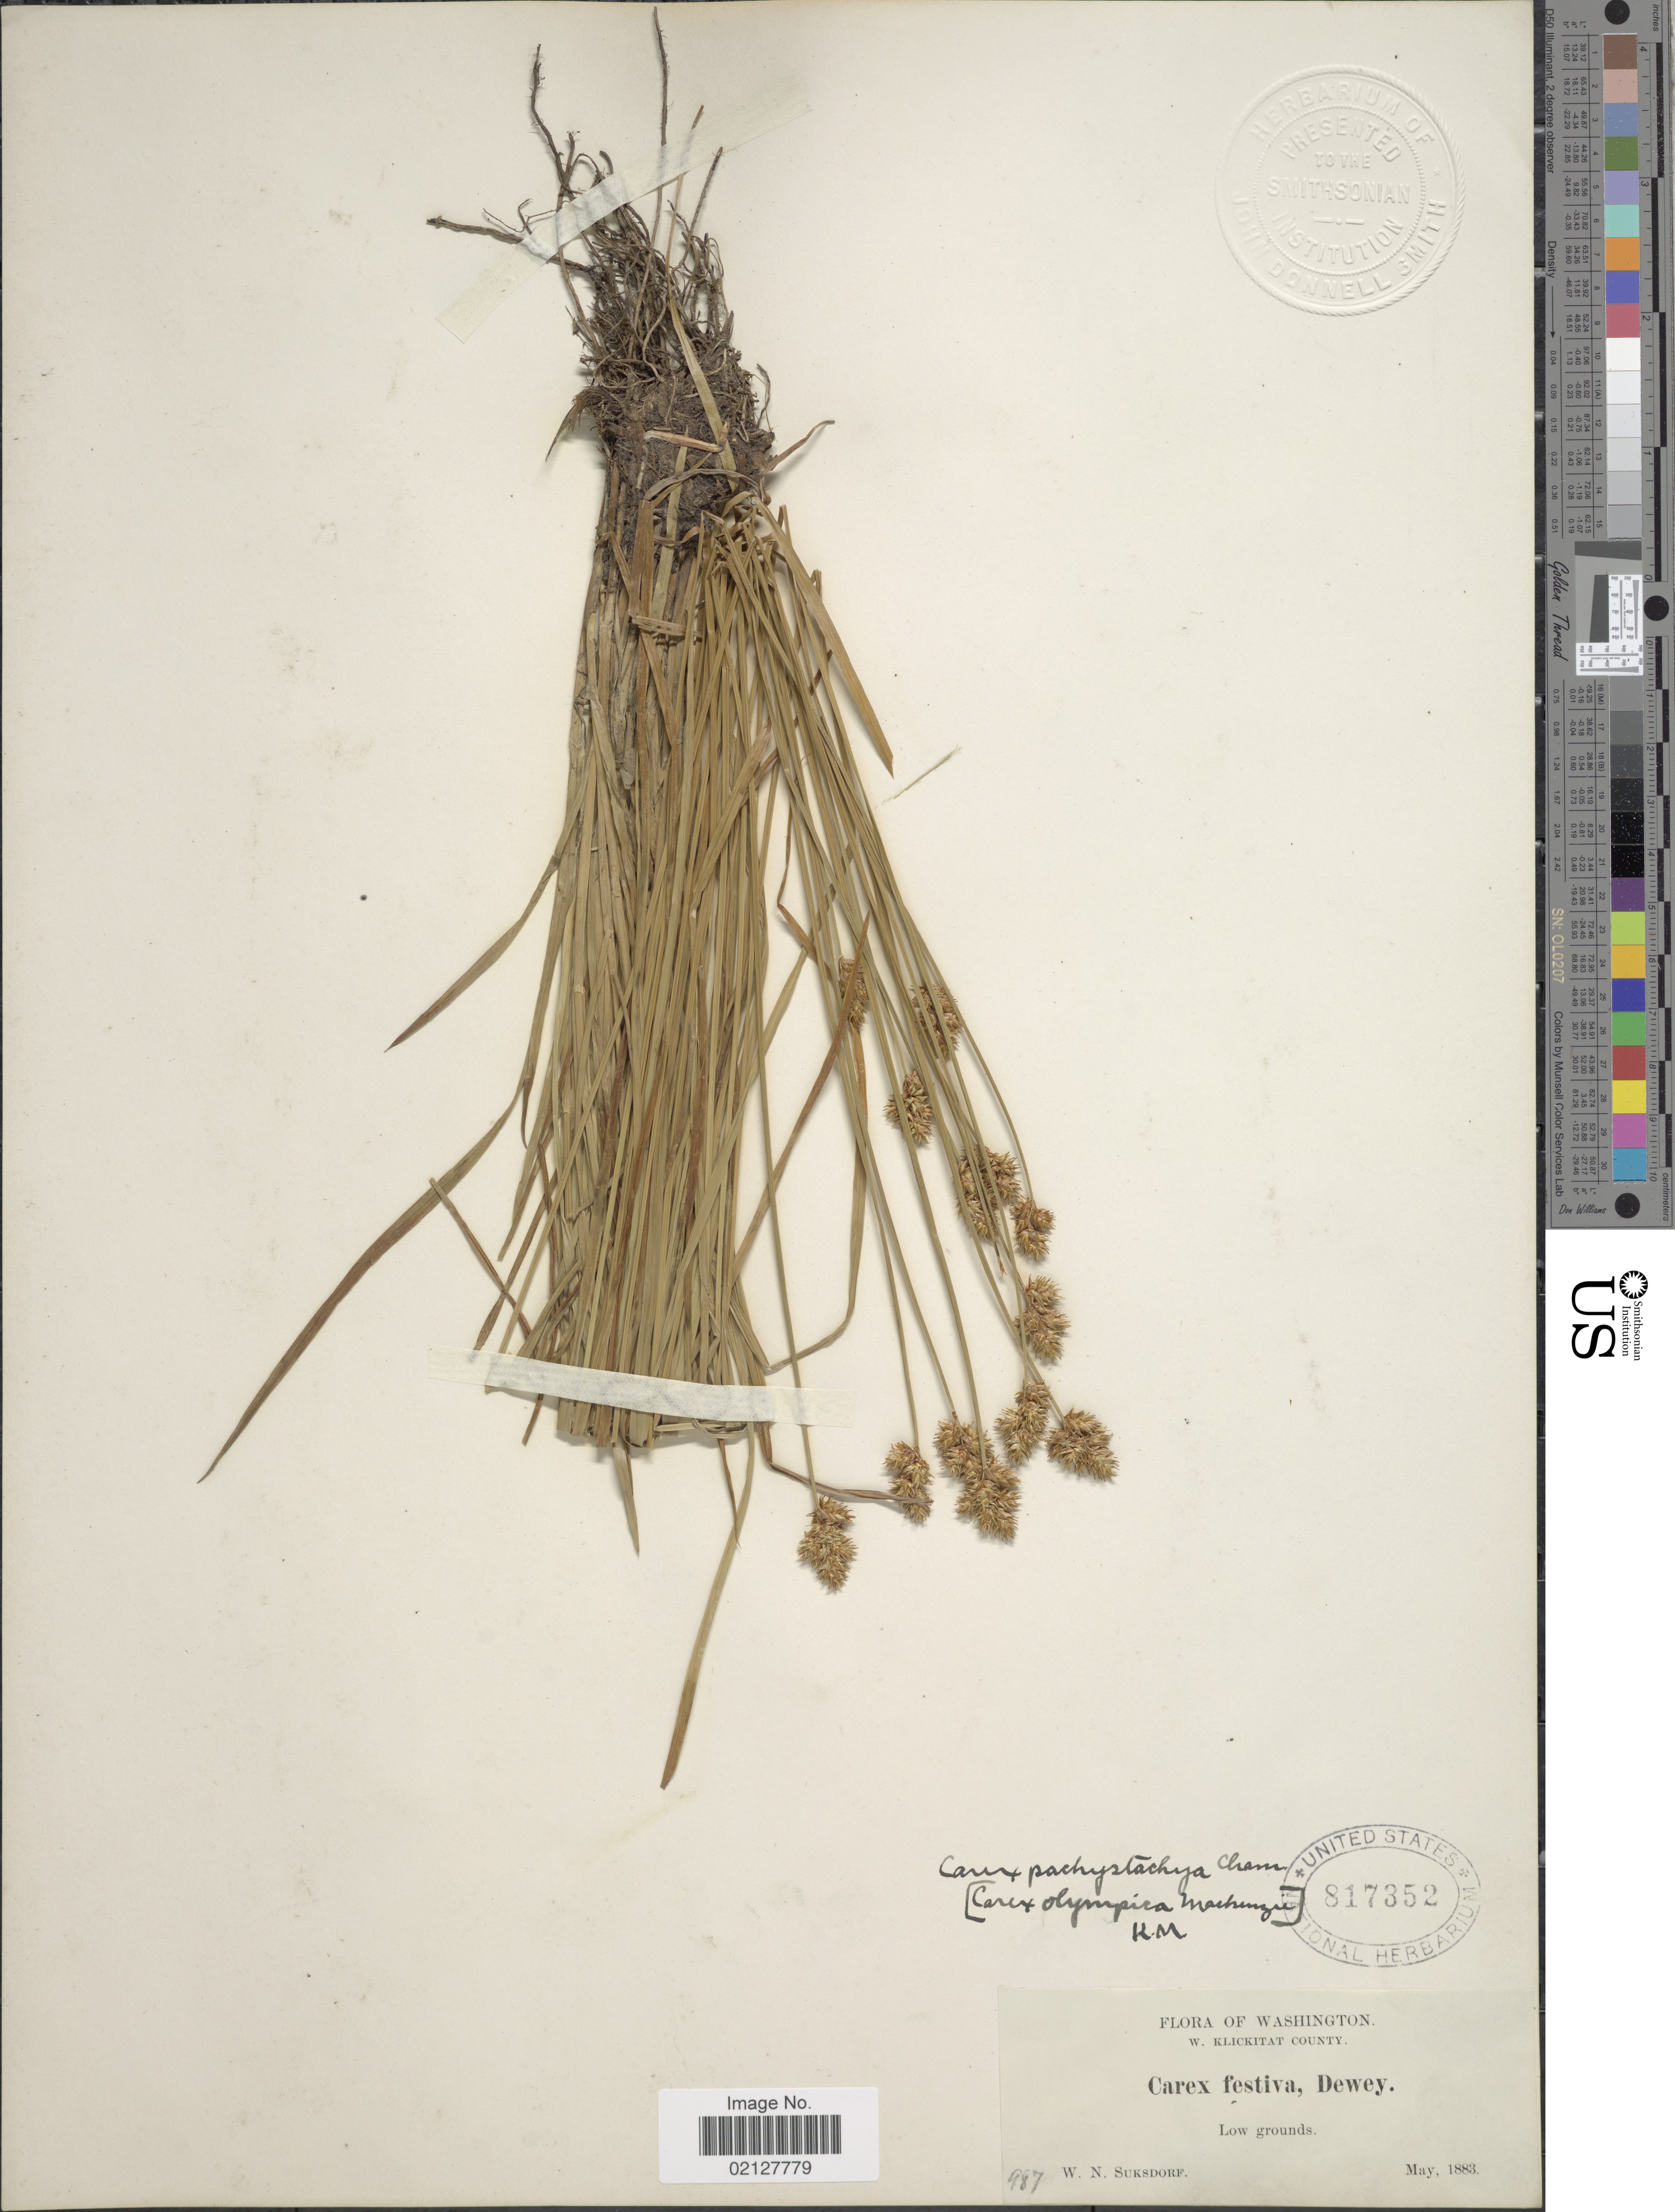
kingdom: Plantae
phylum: Tracheophyta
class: Liliopsida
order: Poales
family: Cyperaceae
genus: Carex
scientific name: Carex pachystachya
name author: Cham. ex Steud.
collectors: W. N. Suksdorf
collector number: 987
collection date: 1883-05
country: United States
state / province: Washington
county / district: Klickitat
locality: W. Kickitat County, Low grounds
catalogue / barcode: US 817352